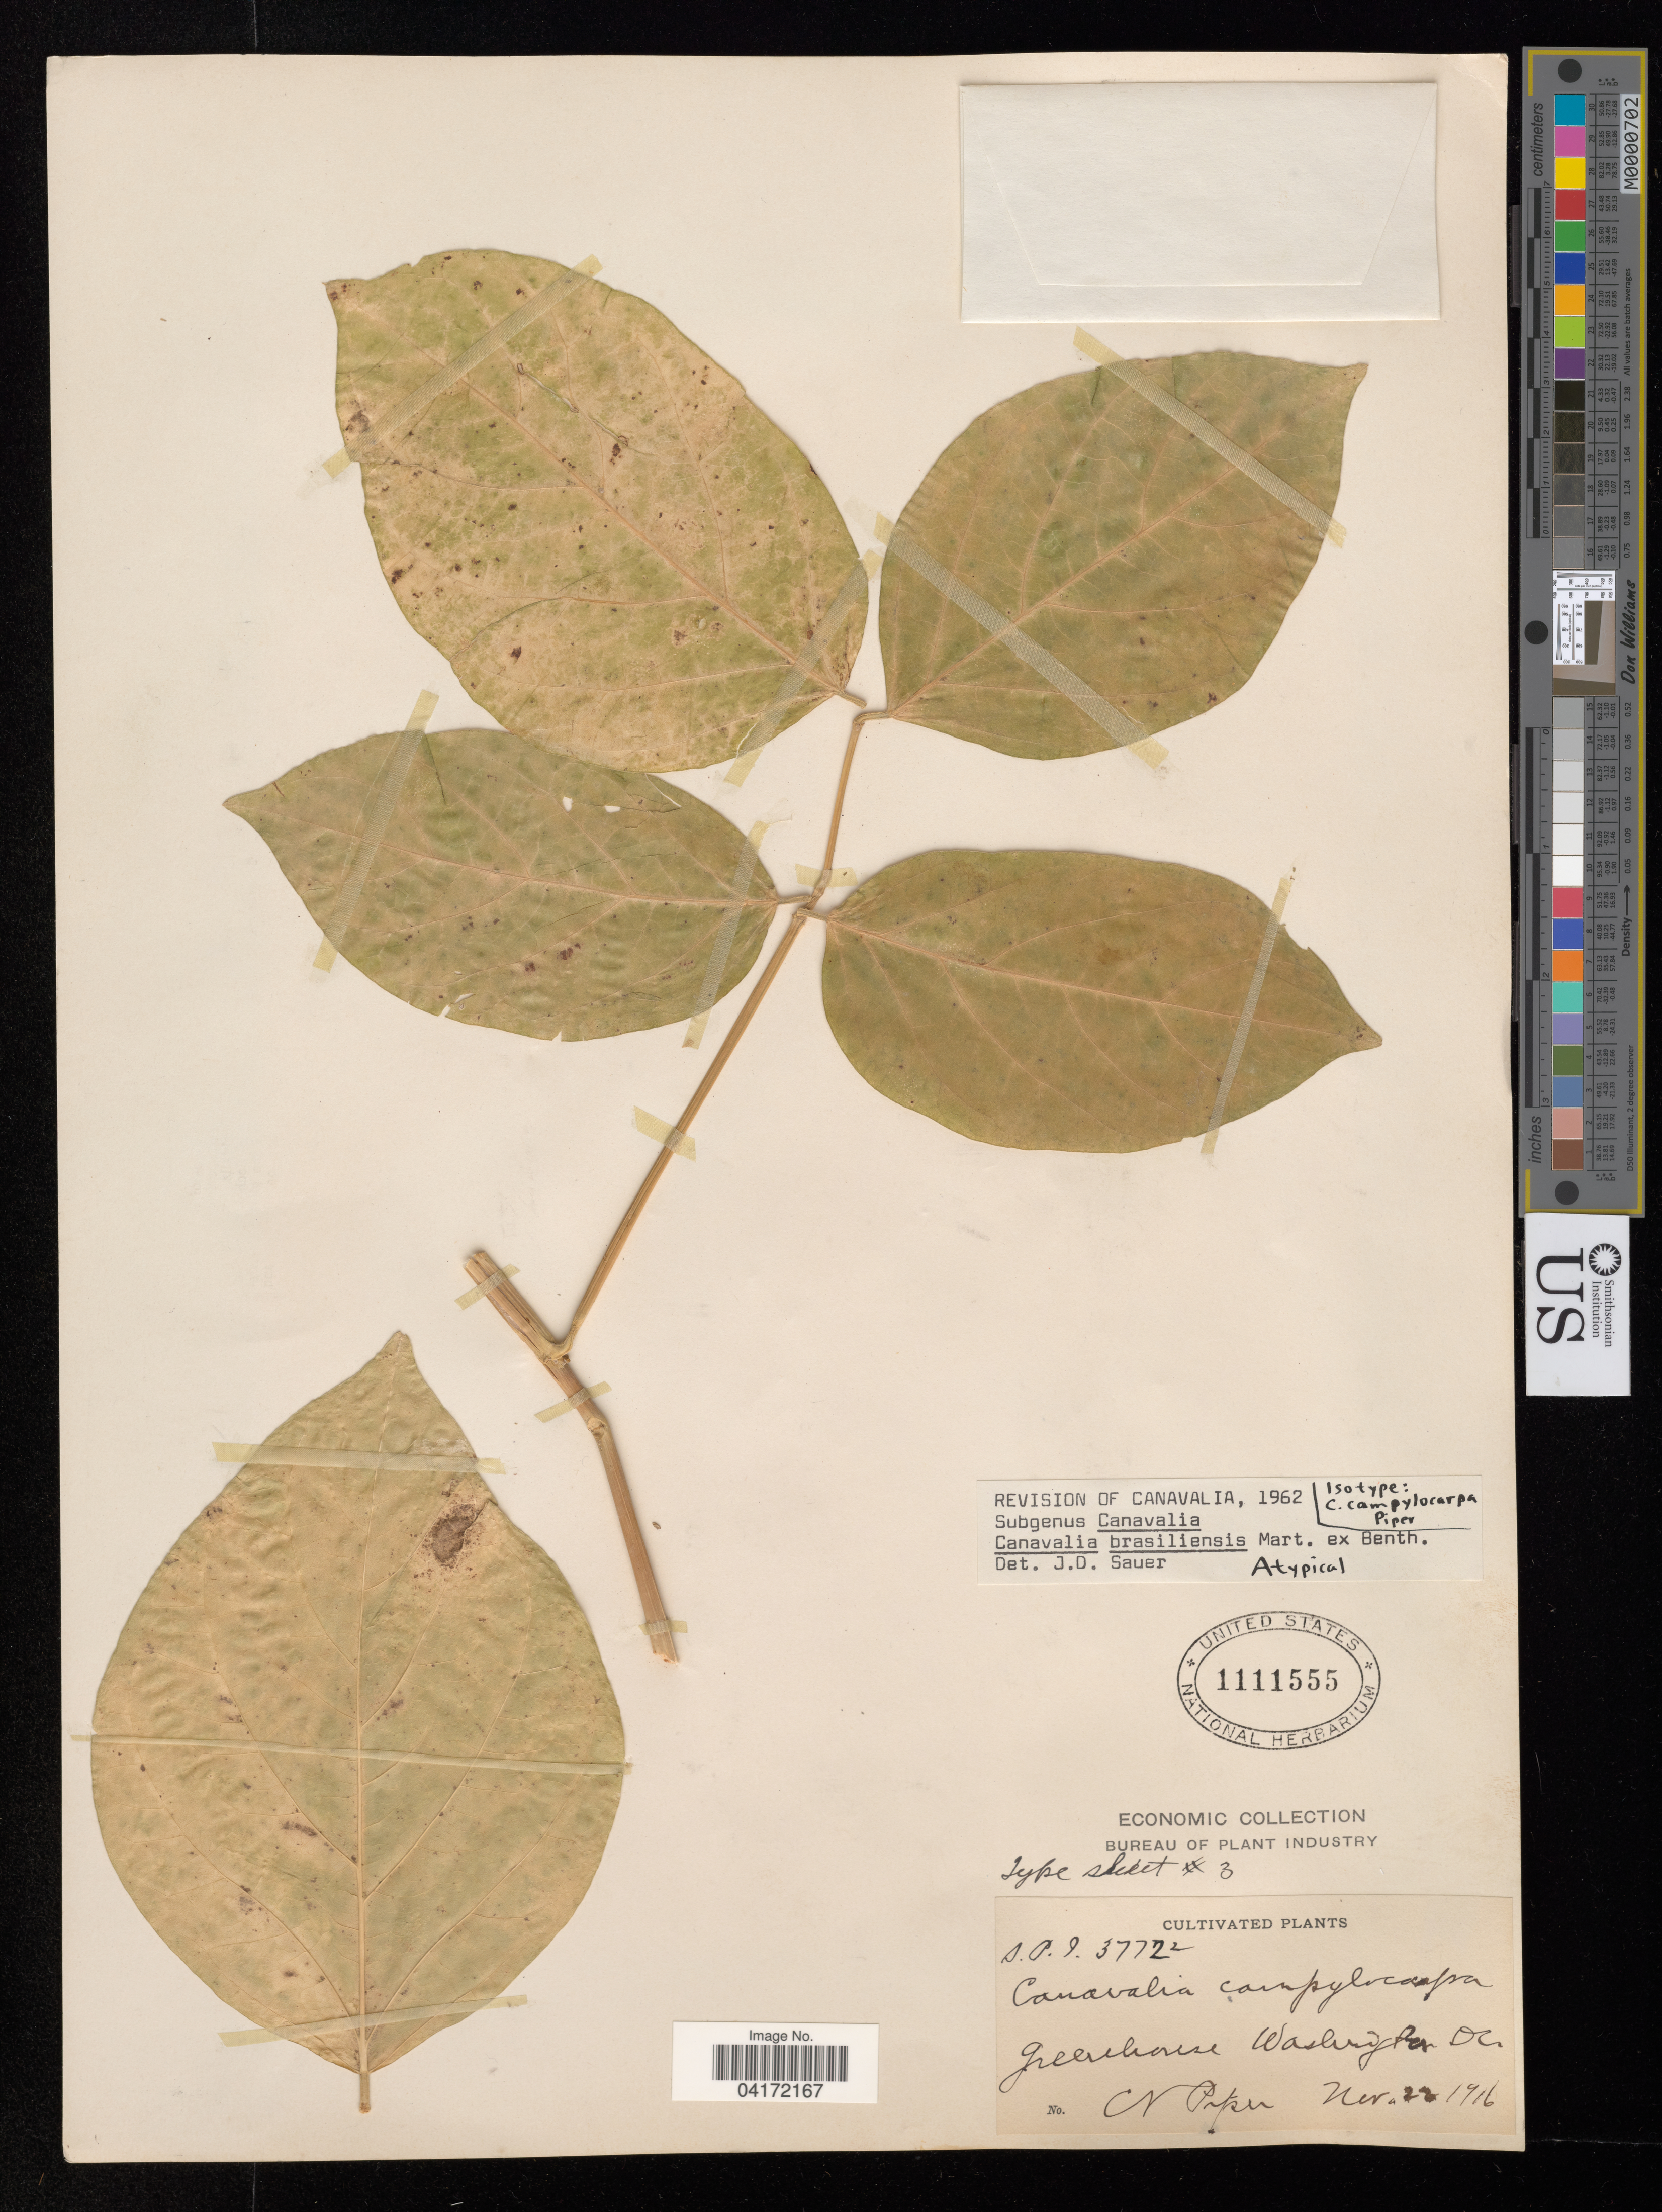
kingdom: Plantae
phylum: Tracheophyta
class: Magnoliopsida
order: Fabales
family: Fabaceae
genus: Canavalia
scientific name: Canavalia campylocarpa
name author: Piper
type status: Isotype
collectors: C. V. Piper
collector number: SPI37722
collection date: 1916-11-22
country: United States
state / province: District of Columbia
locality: Cultivated. Greenhouse Washington.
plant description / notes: Type sheet #3.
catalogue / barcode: US 1111555